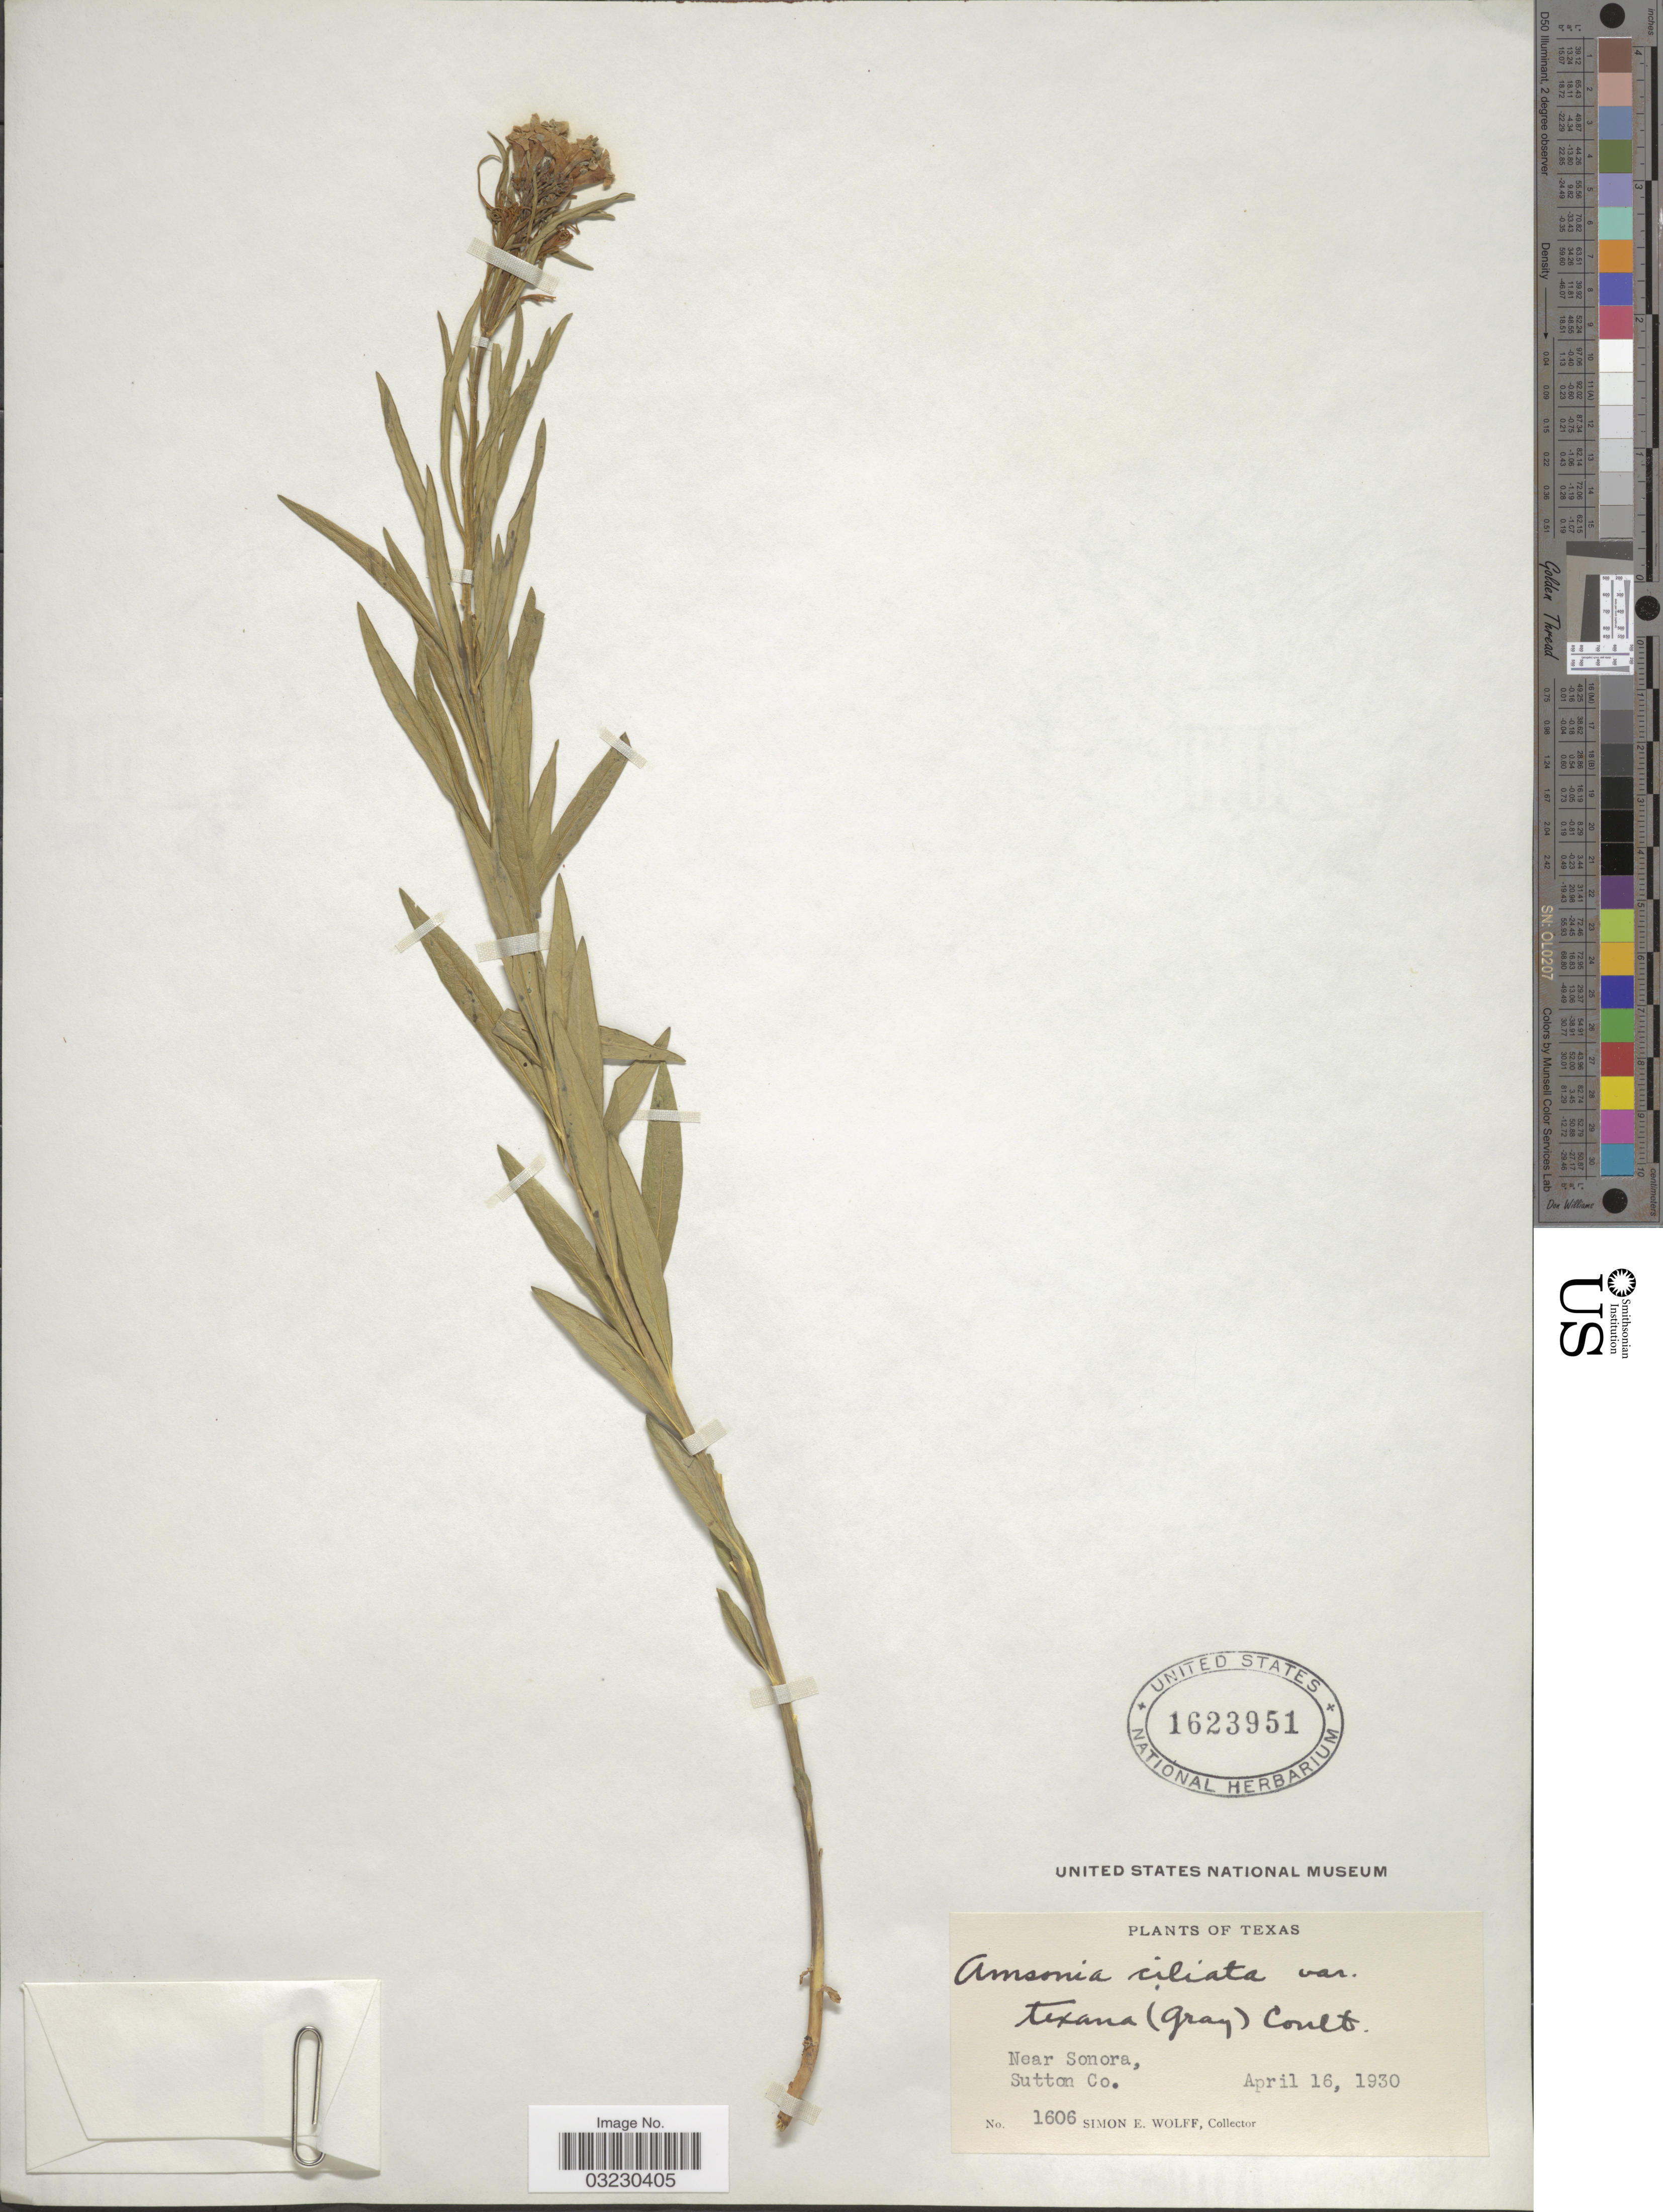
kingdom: Plantae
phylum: Tracheophyta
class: Magnoliopsida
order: Gentianales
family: Apocynaceae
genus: Amsonia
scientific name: Amsonia ciliata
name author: Walter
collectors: S. E. Wolff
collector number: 1606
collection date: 1930-04-16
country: United States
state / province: Texas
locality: Near Sonora, Sutton Co.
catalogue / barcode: US 1623951